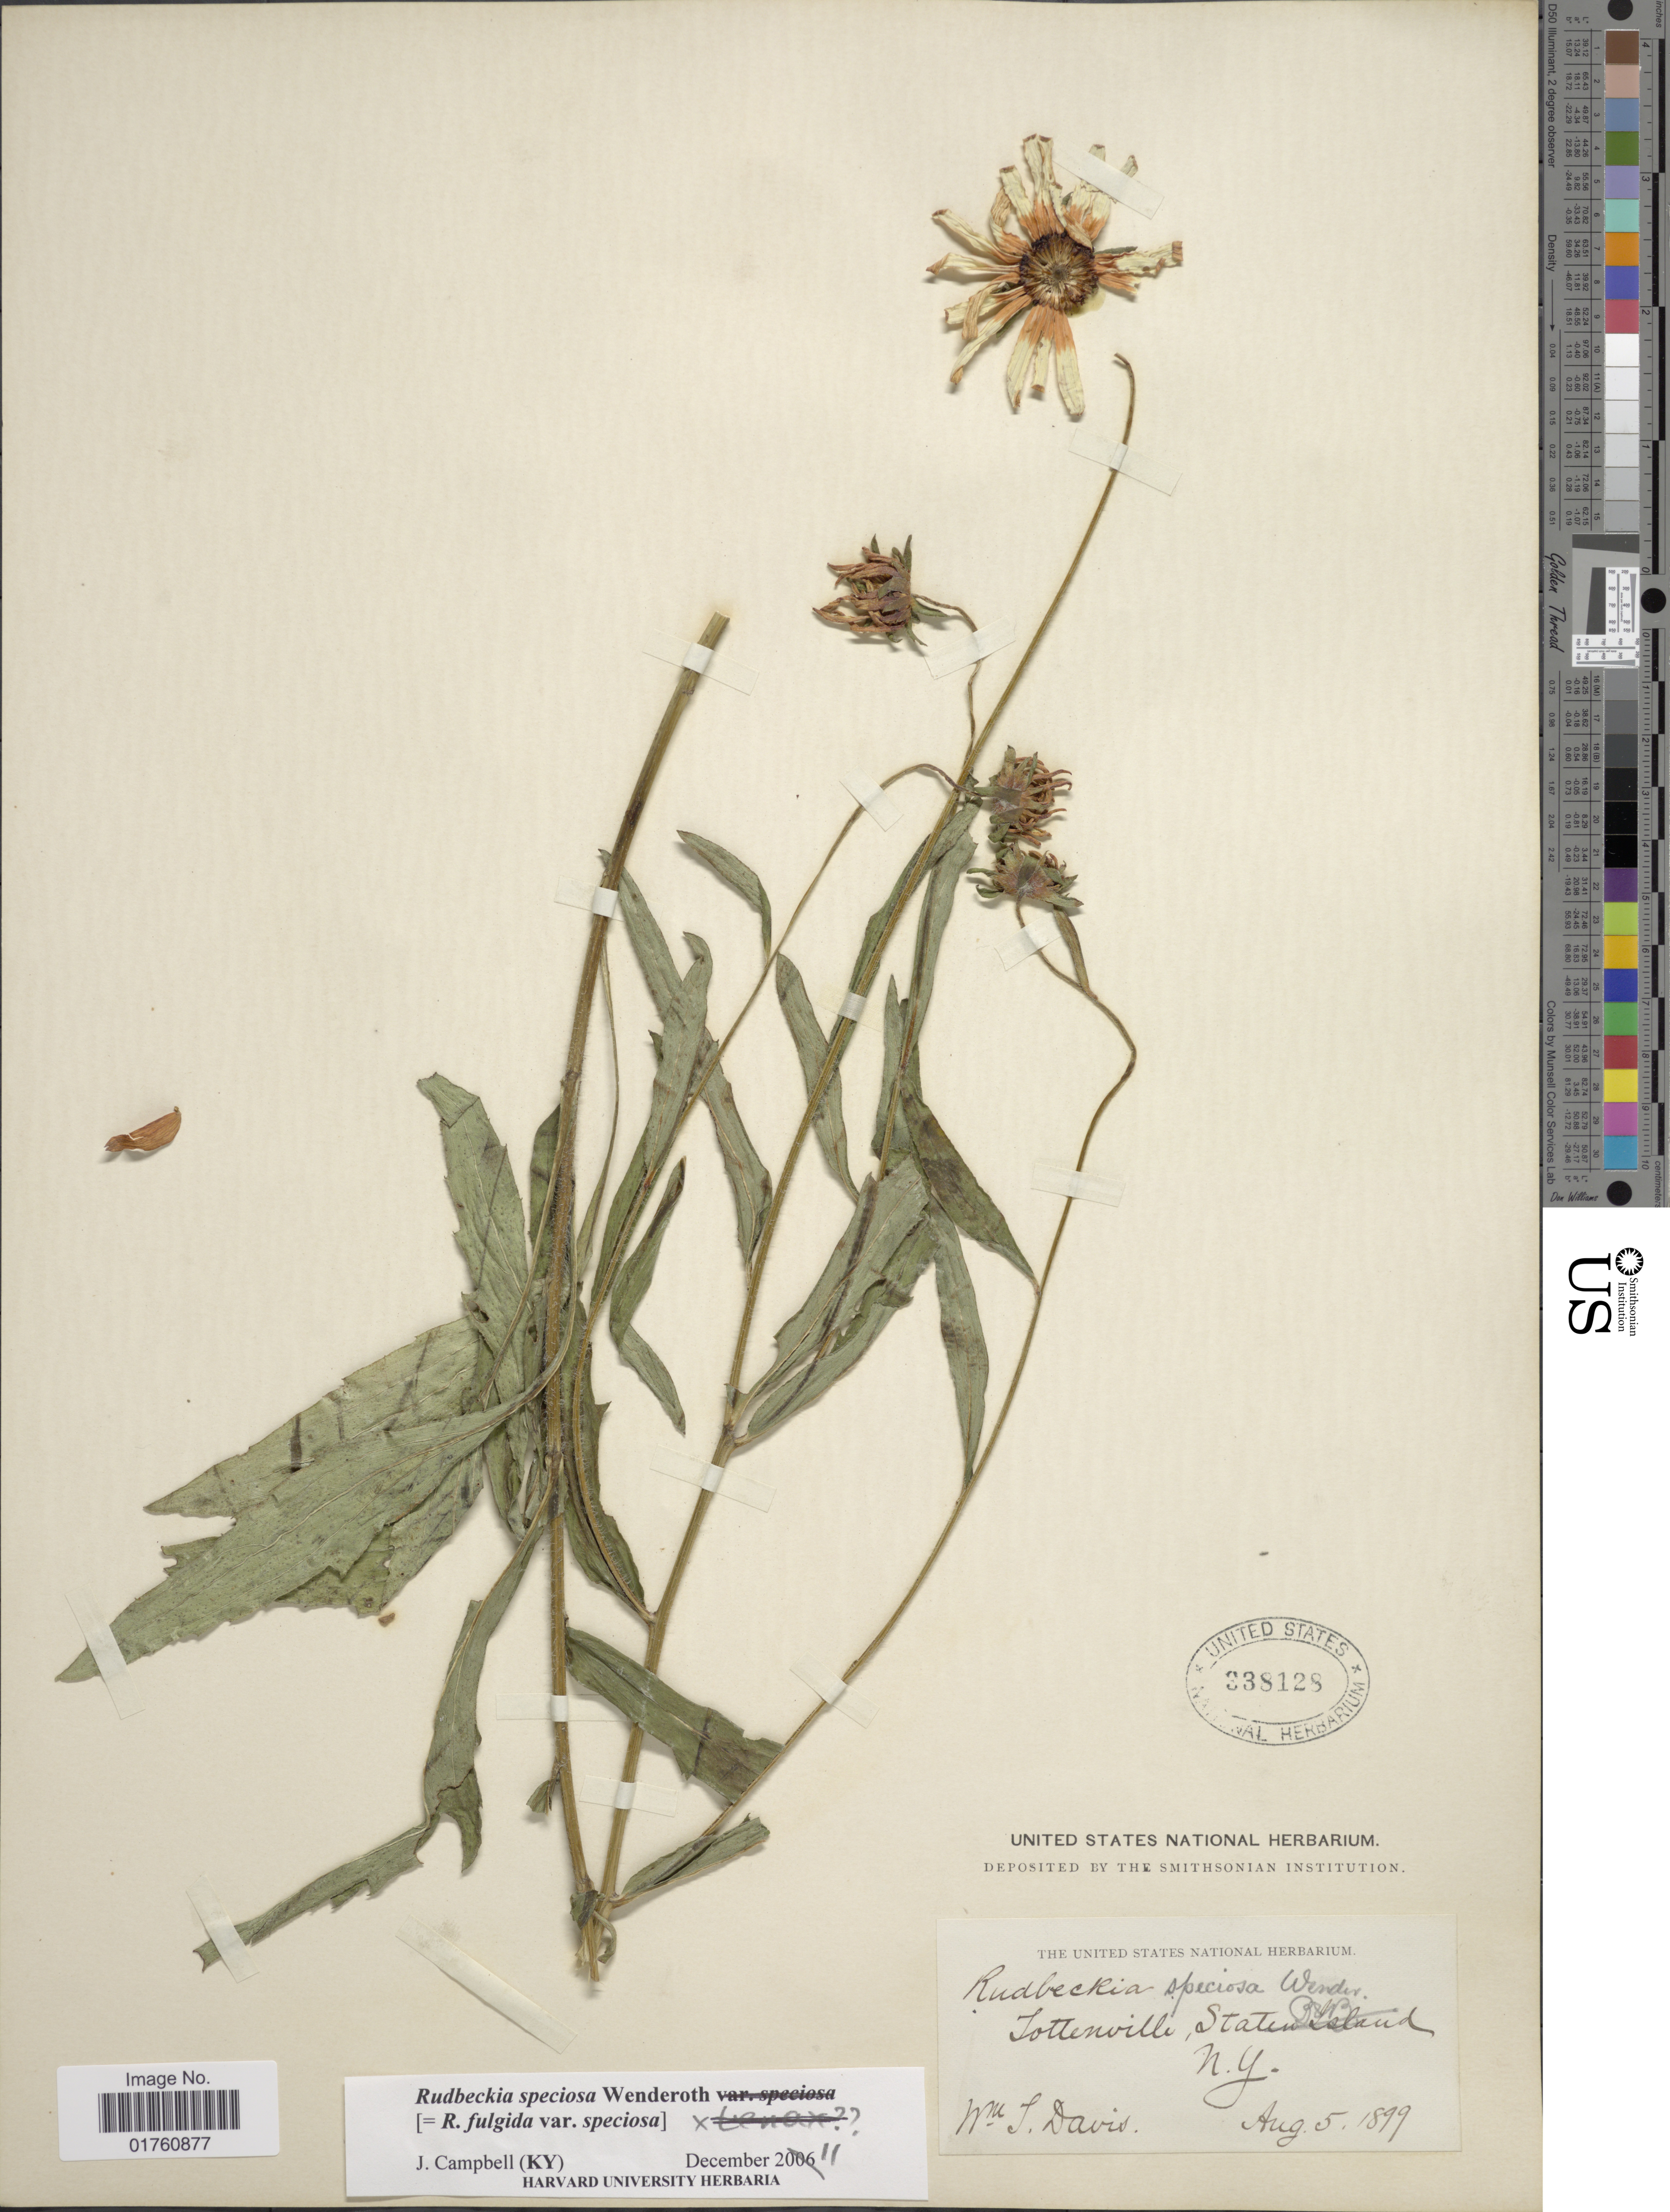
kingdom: Plantae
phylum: Tracheophyta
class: Magnoliopsida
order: Asterales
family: Asteraceae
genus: Rudbeckia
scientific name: Rudbeckia fulgida var. speciosa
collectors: W. Davis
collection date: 1899-08-05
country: United States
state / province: New York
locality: Tottenville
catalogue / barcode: US 338128